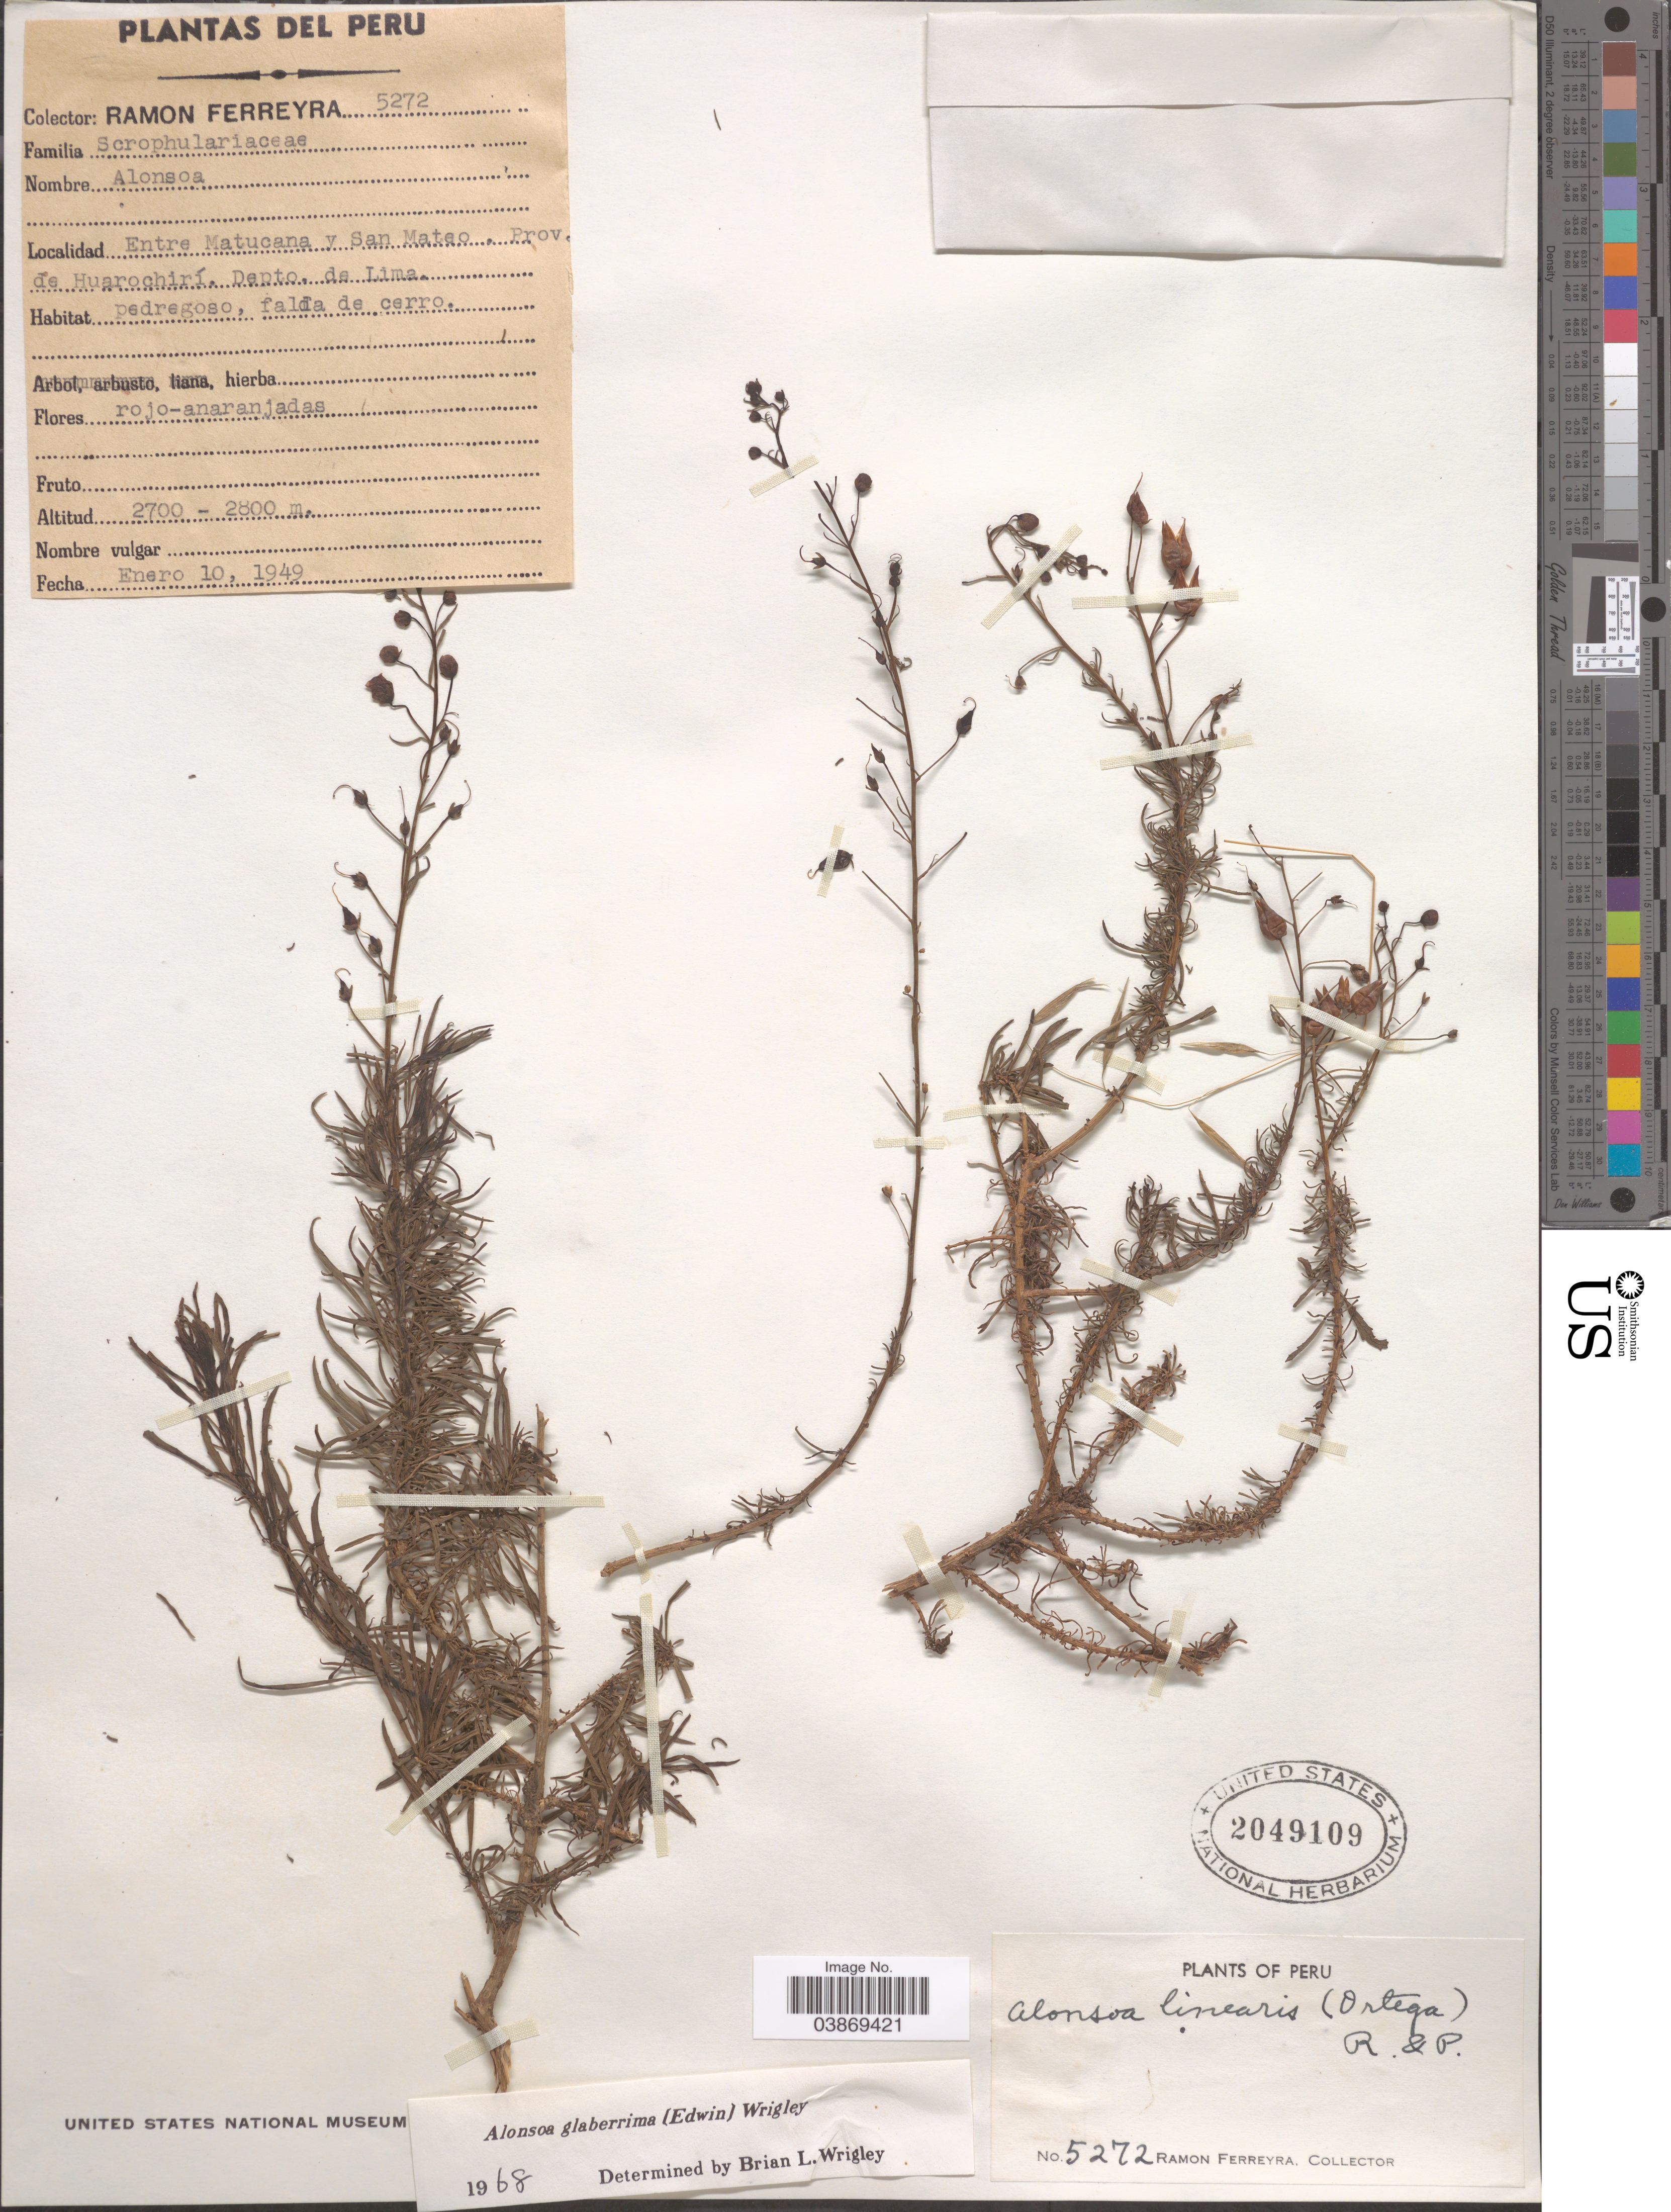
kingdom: Plantae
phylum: Tracheophyta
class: Magnoliopsida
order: Lamiales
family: Scrophulariaceae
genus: Alonsoa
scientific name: Alonsoa linearis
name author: (Jacq.) Ruiz & Pav.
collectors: R. A. Ferreyra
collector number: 5272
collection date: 1949-01-10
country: Peru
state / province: Lima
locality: Entre Matucana y San Mateo. Prov. de Huarochirí, Depto. de Lima.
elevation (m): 2700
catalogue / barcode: US 2049109